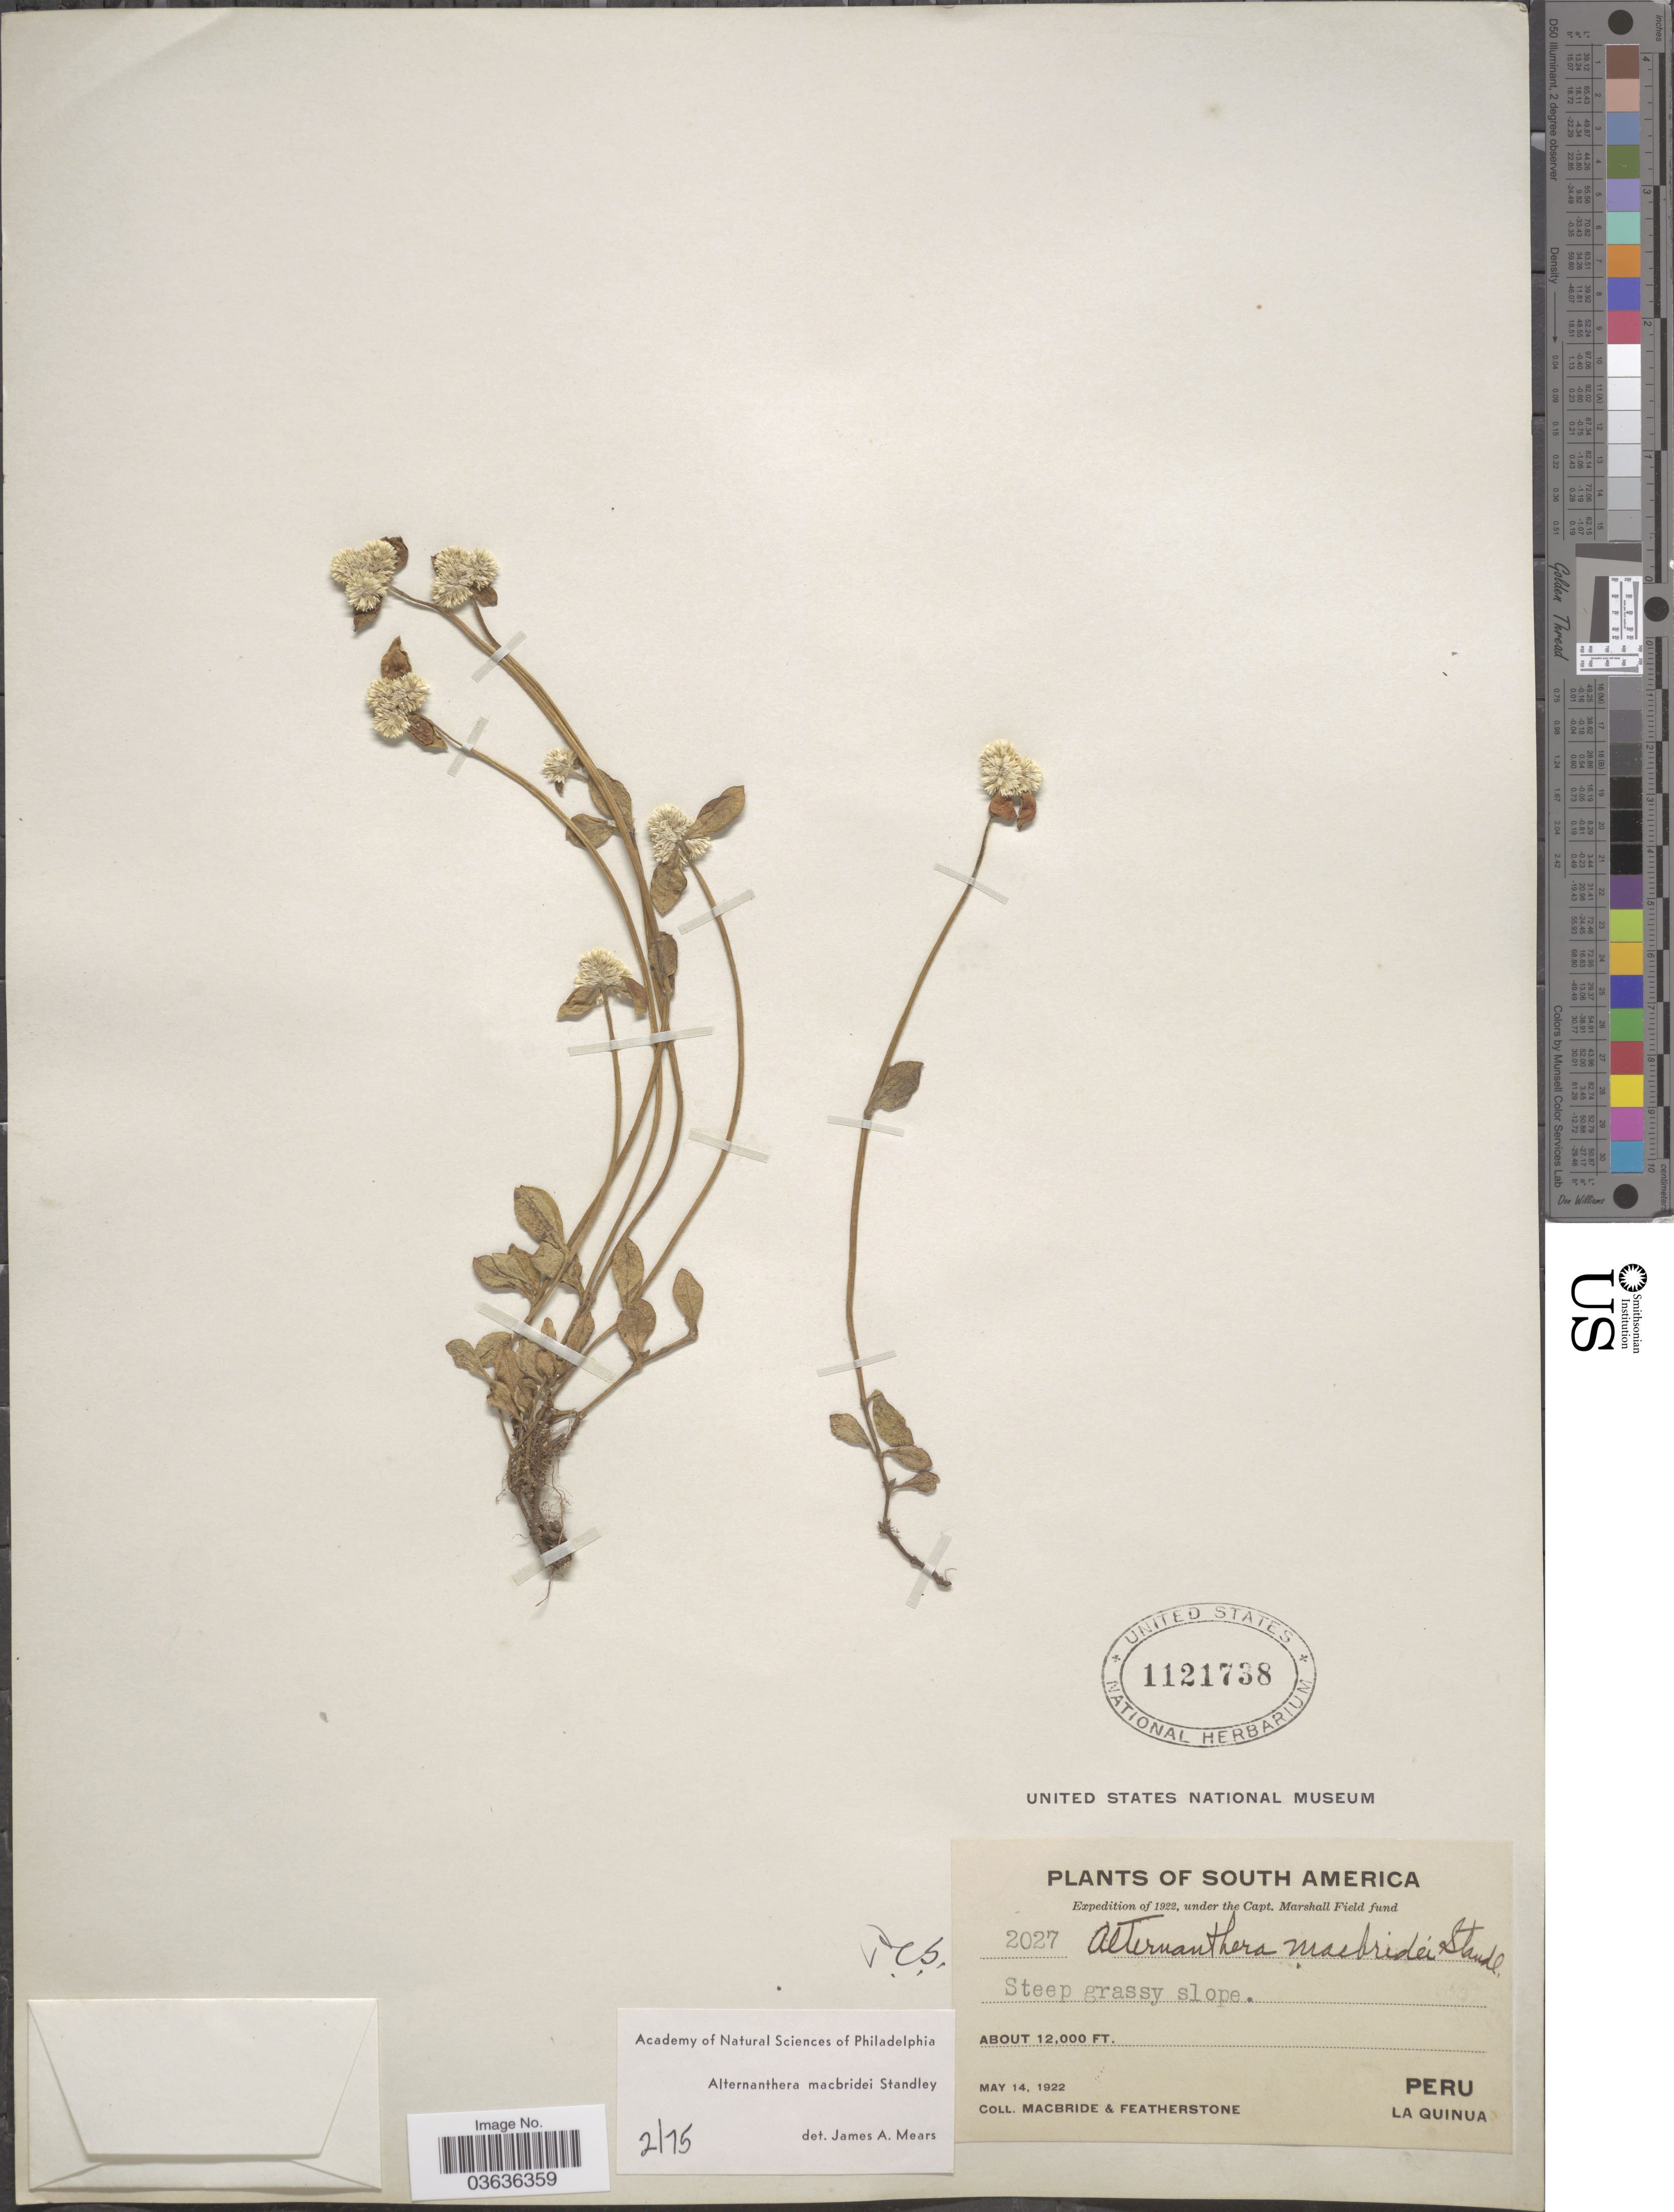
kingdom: Plantae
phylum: Tracheophyta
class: Magnoliopsida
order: Caryophyllales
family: Amaranthaceae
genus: Alternanthera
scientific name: Alternanthera macbridei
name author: Standl.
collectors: Macbride, -- & -. Featherstone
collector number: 2027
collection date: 1922-05-14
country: Peru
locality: La Quinua.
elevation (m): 3658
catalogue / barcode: US 1121738